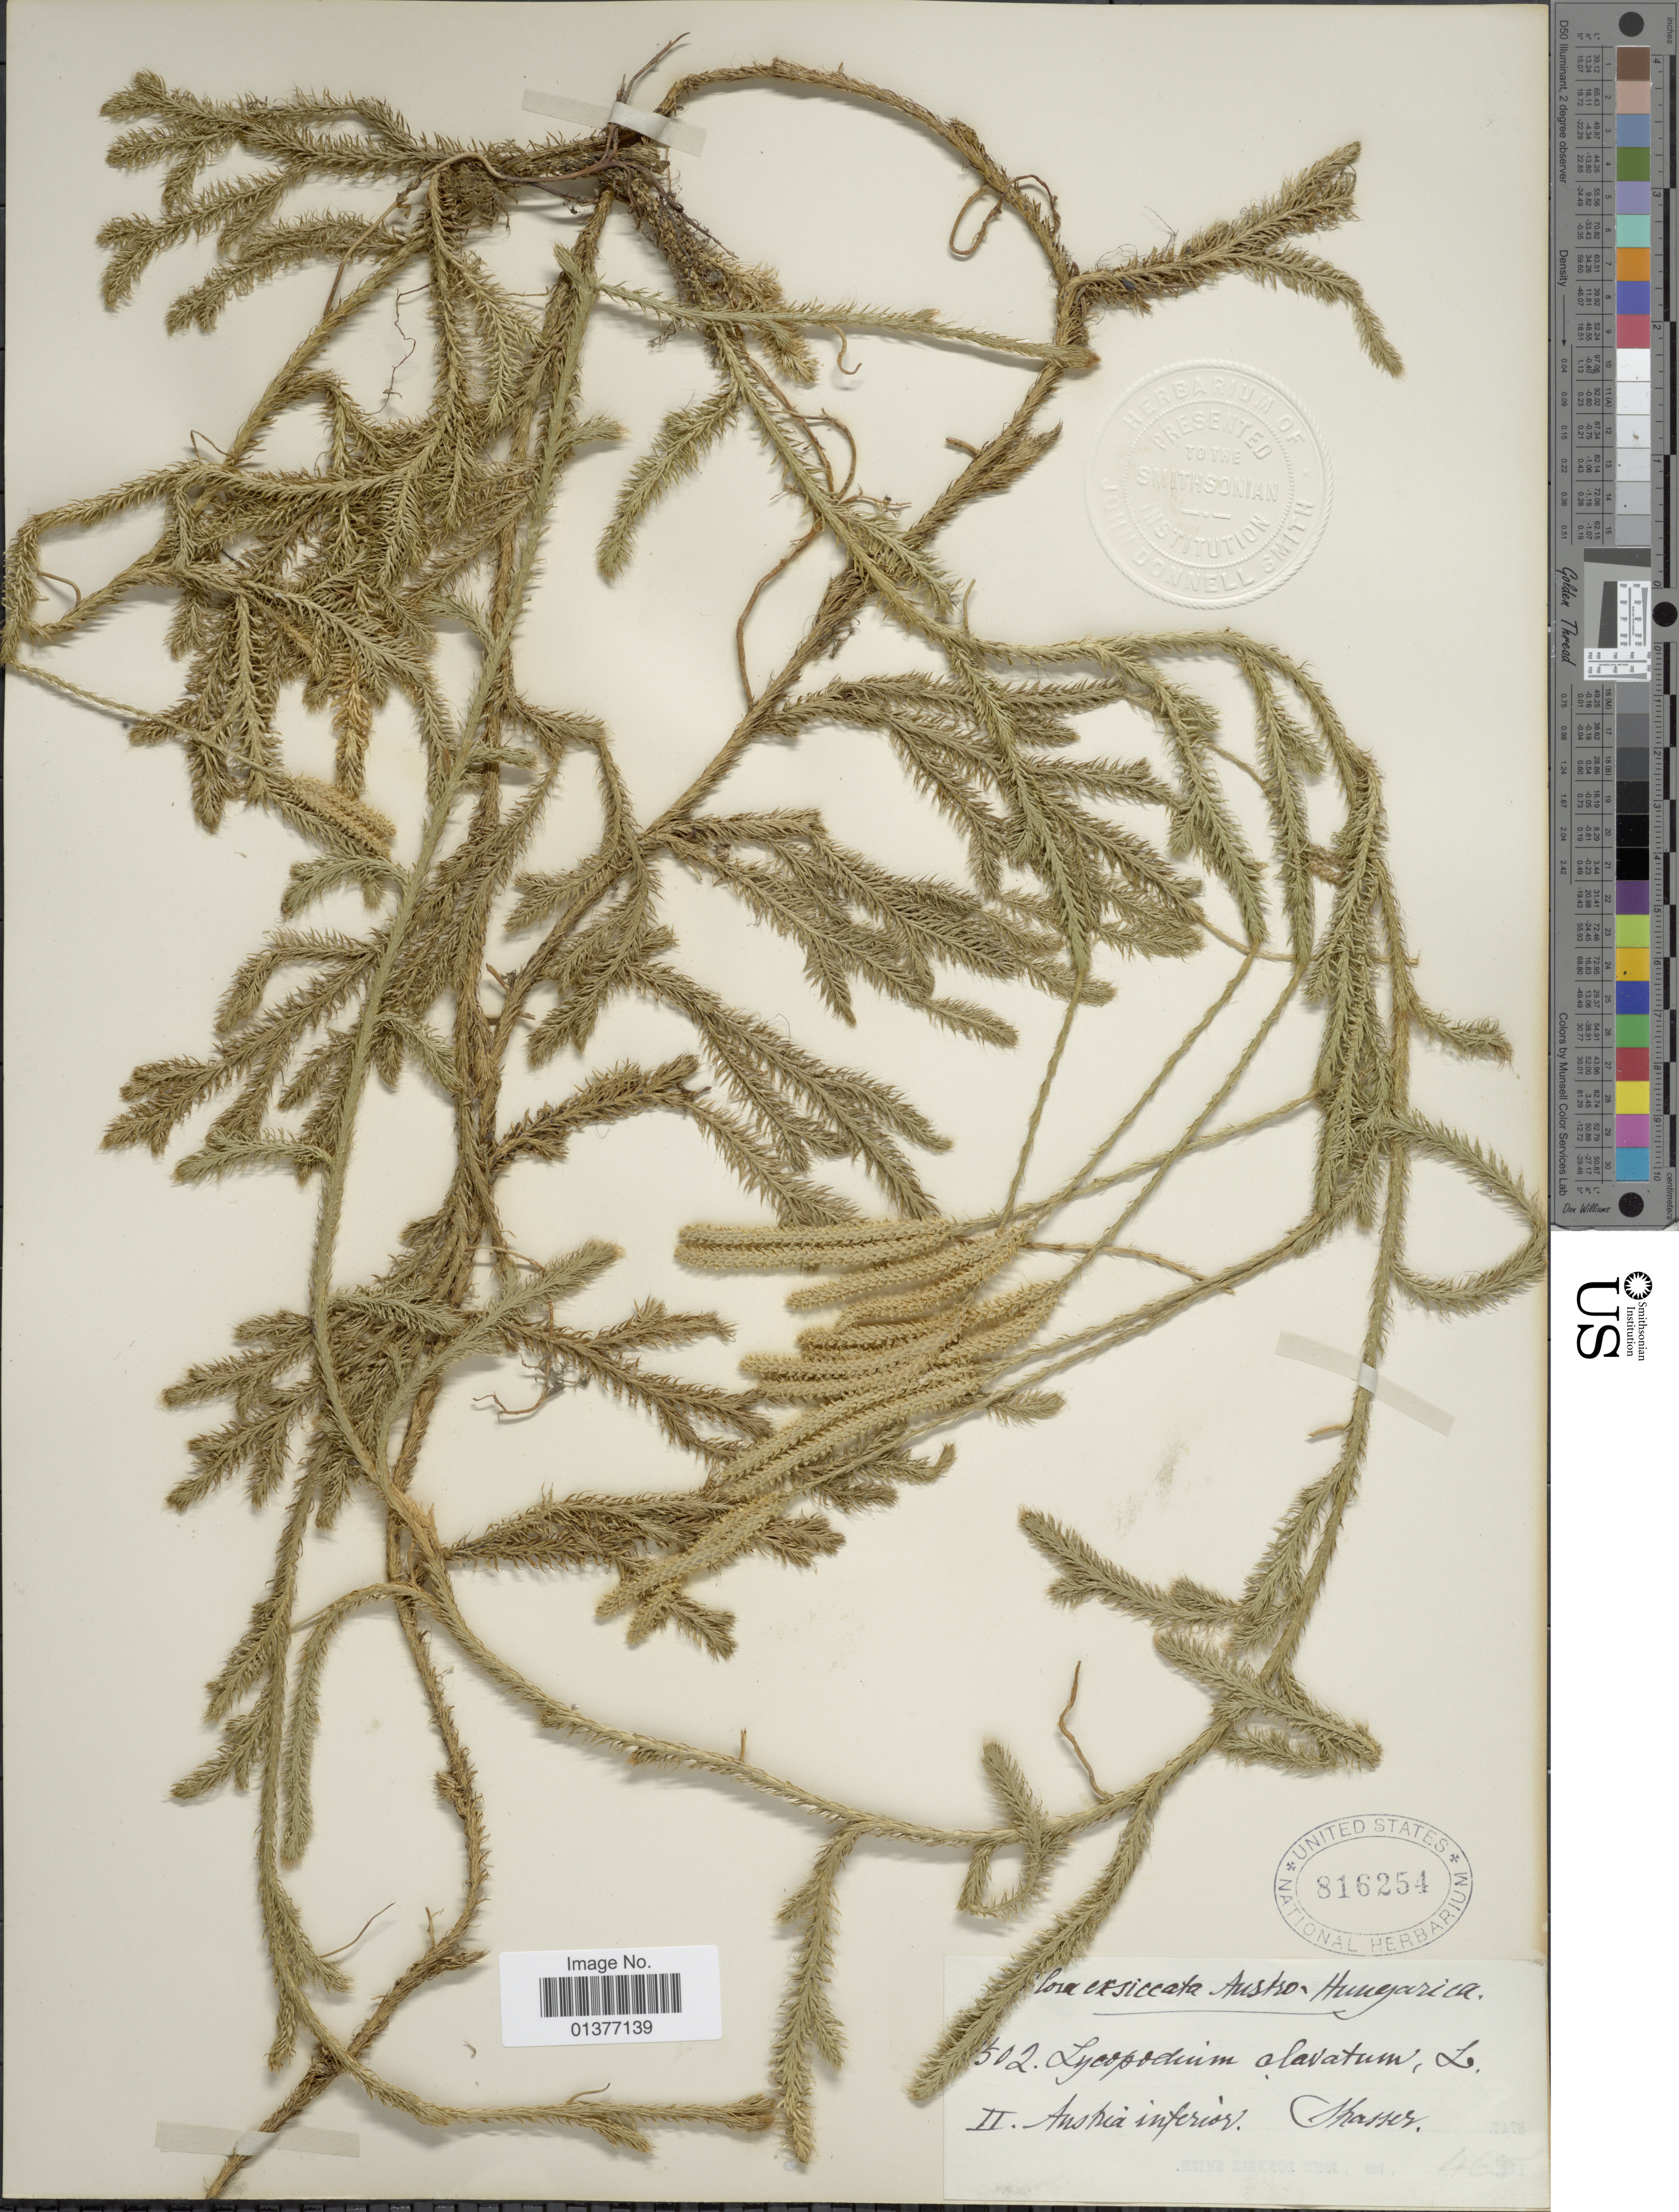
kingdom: Plantae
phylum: Tracheophyta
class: Lycopodiopsida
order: Lycopodiales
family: Lycopodiaceae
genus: Lycopodium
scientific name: Lycopodium clavatum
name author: L.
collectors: Kasser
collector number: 502*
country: Austria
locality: Austro-Hungarica, Austria inferior.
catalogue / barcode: US 816254